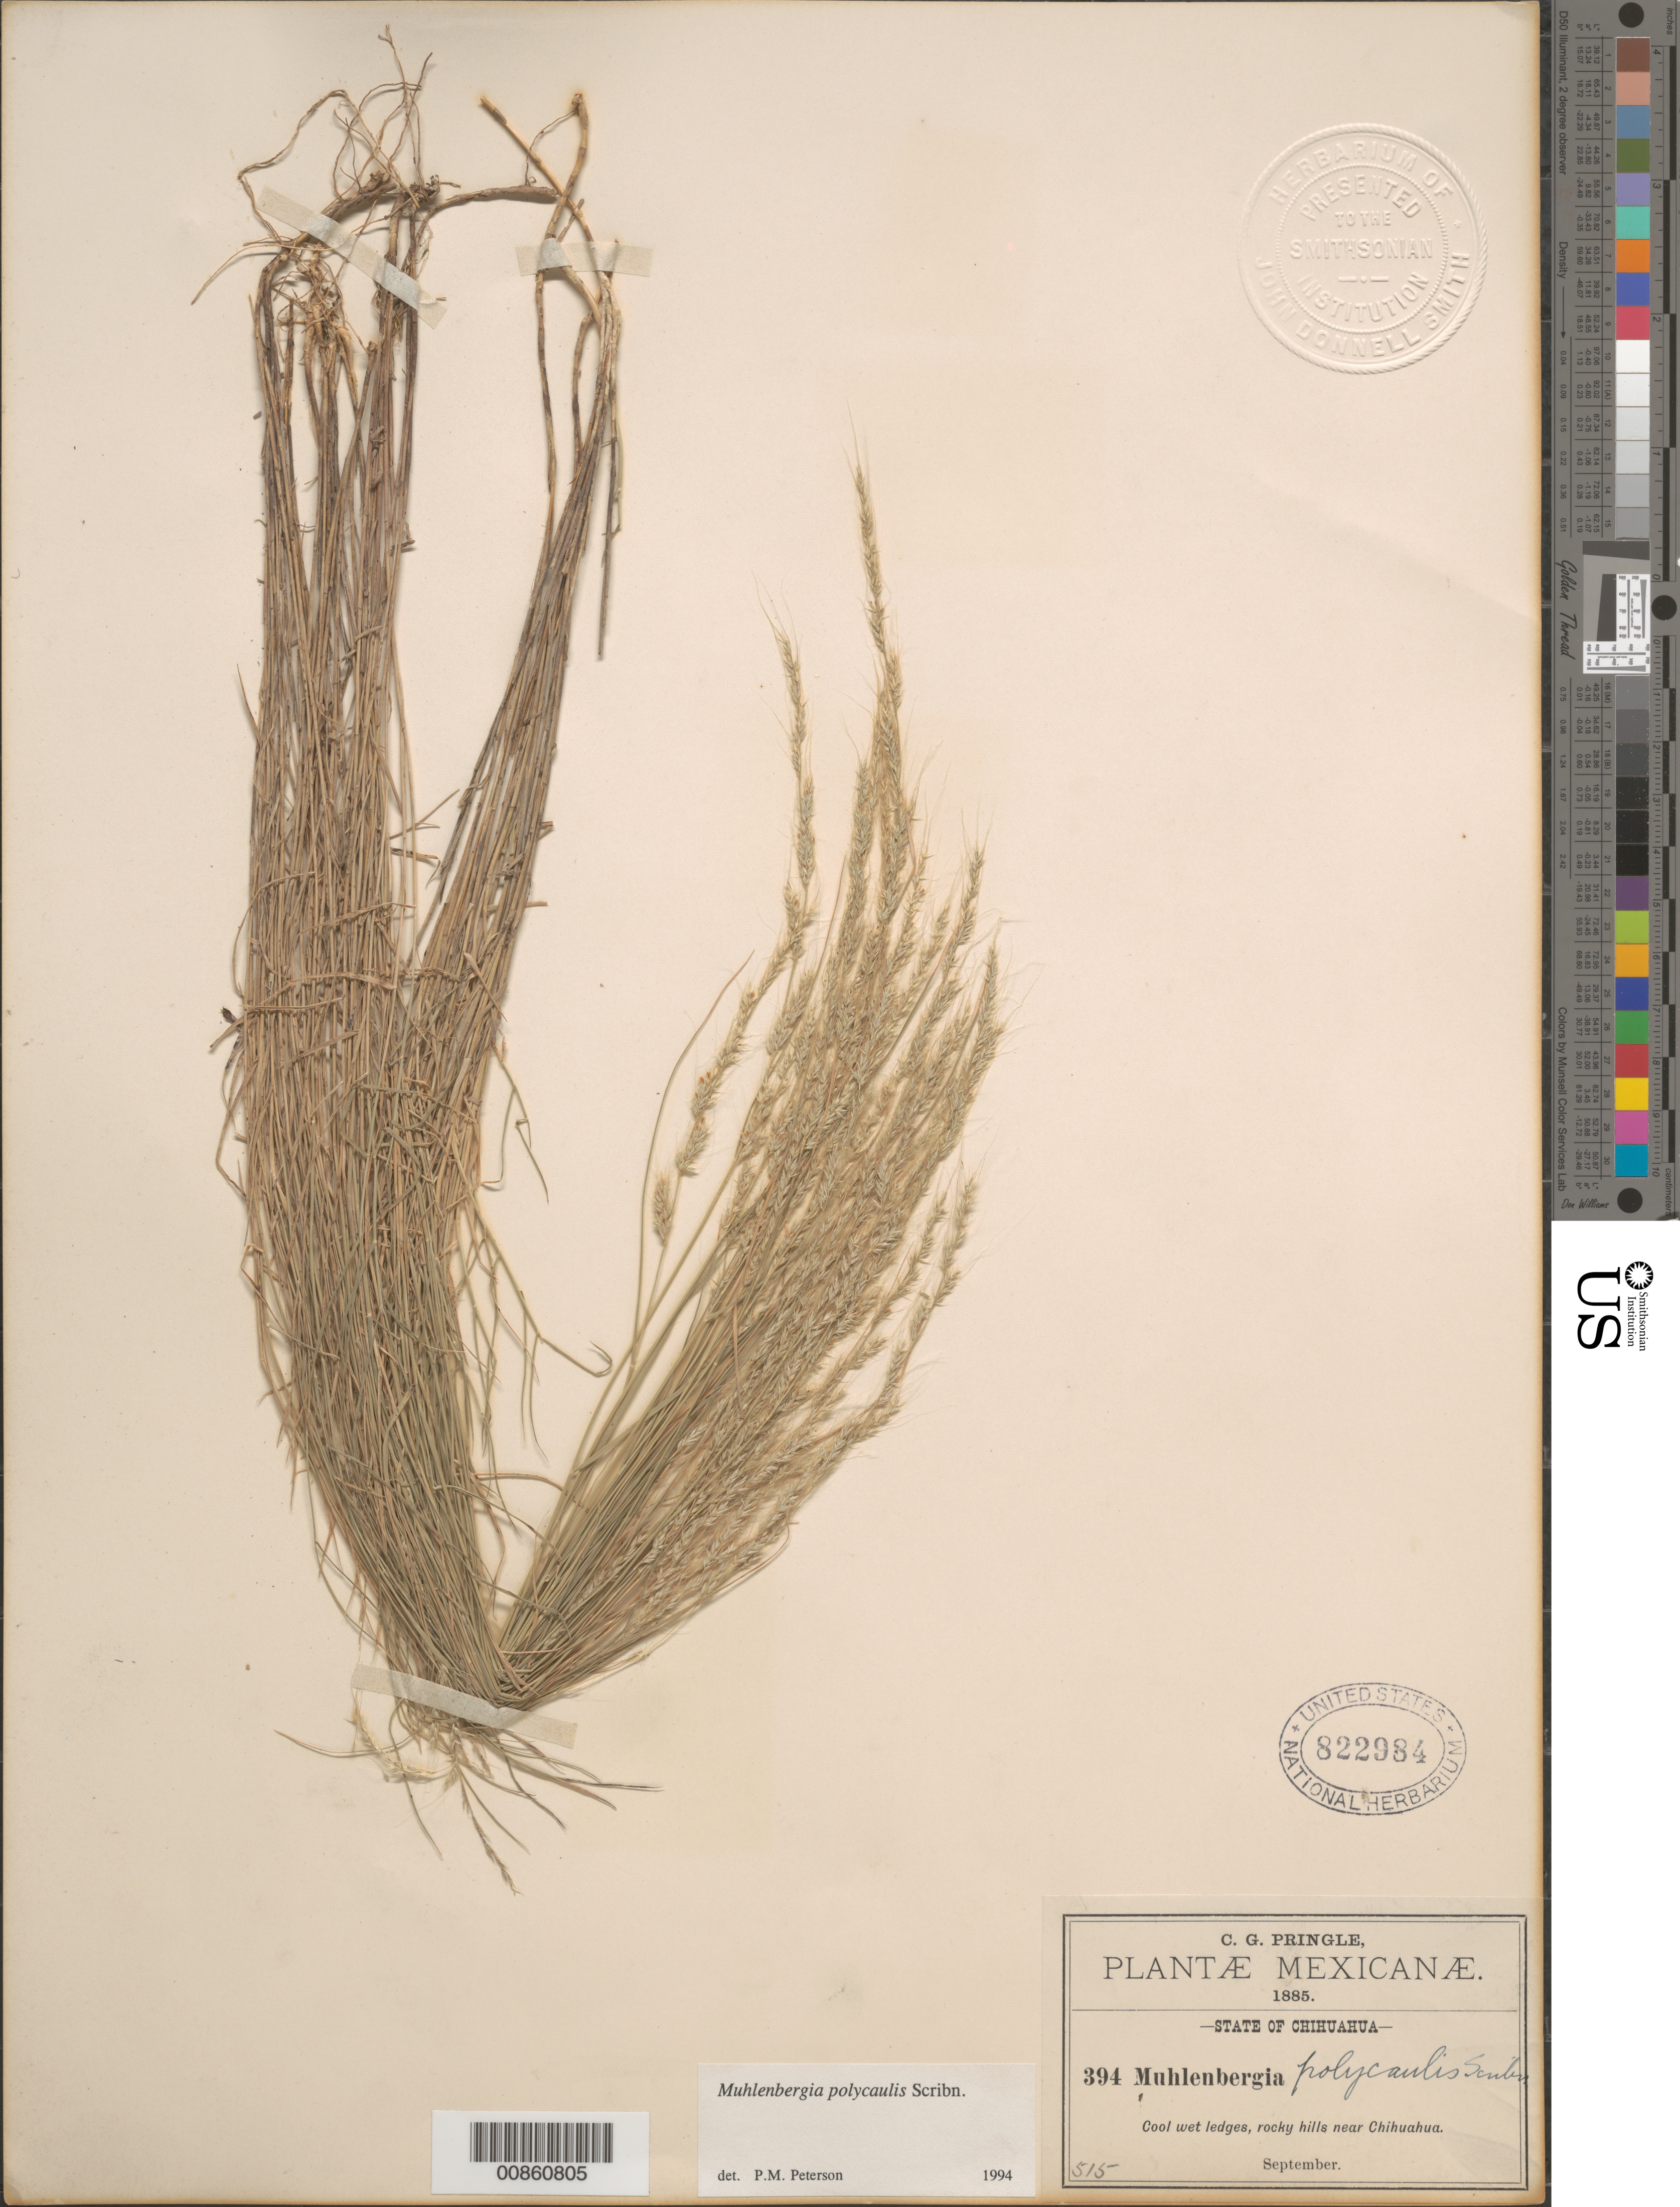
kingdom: Plantae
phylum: Tracheophyta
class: Liliopsida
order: Poales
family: Poaceae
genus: Muhlenbergia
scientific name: Muhlenbergia polycaulis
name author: Scribn.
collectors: C. G. Pringle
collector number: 394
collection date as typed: Sep 1885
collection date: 1885-09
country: Mexico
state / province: Chihuahua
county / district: Chihuahua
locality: Rocky hills near Chihuahua, mpio. Chihuahua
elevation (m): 2190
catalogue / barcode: US 822984